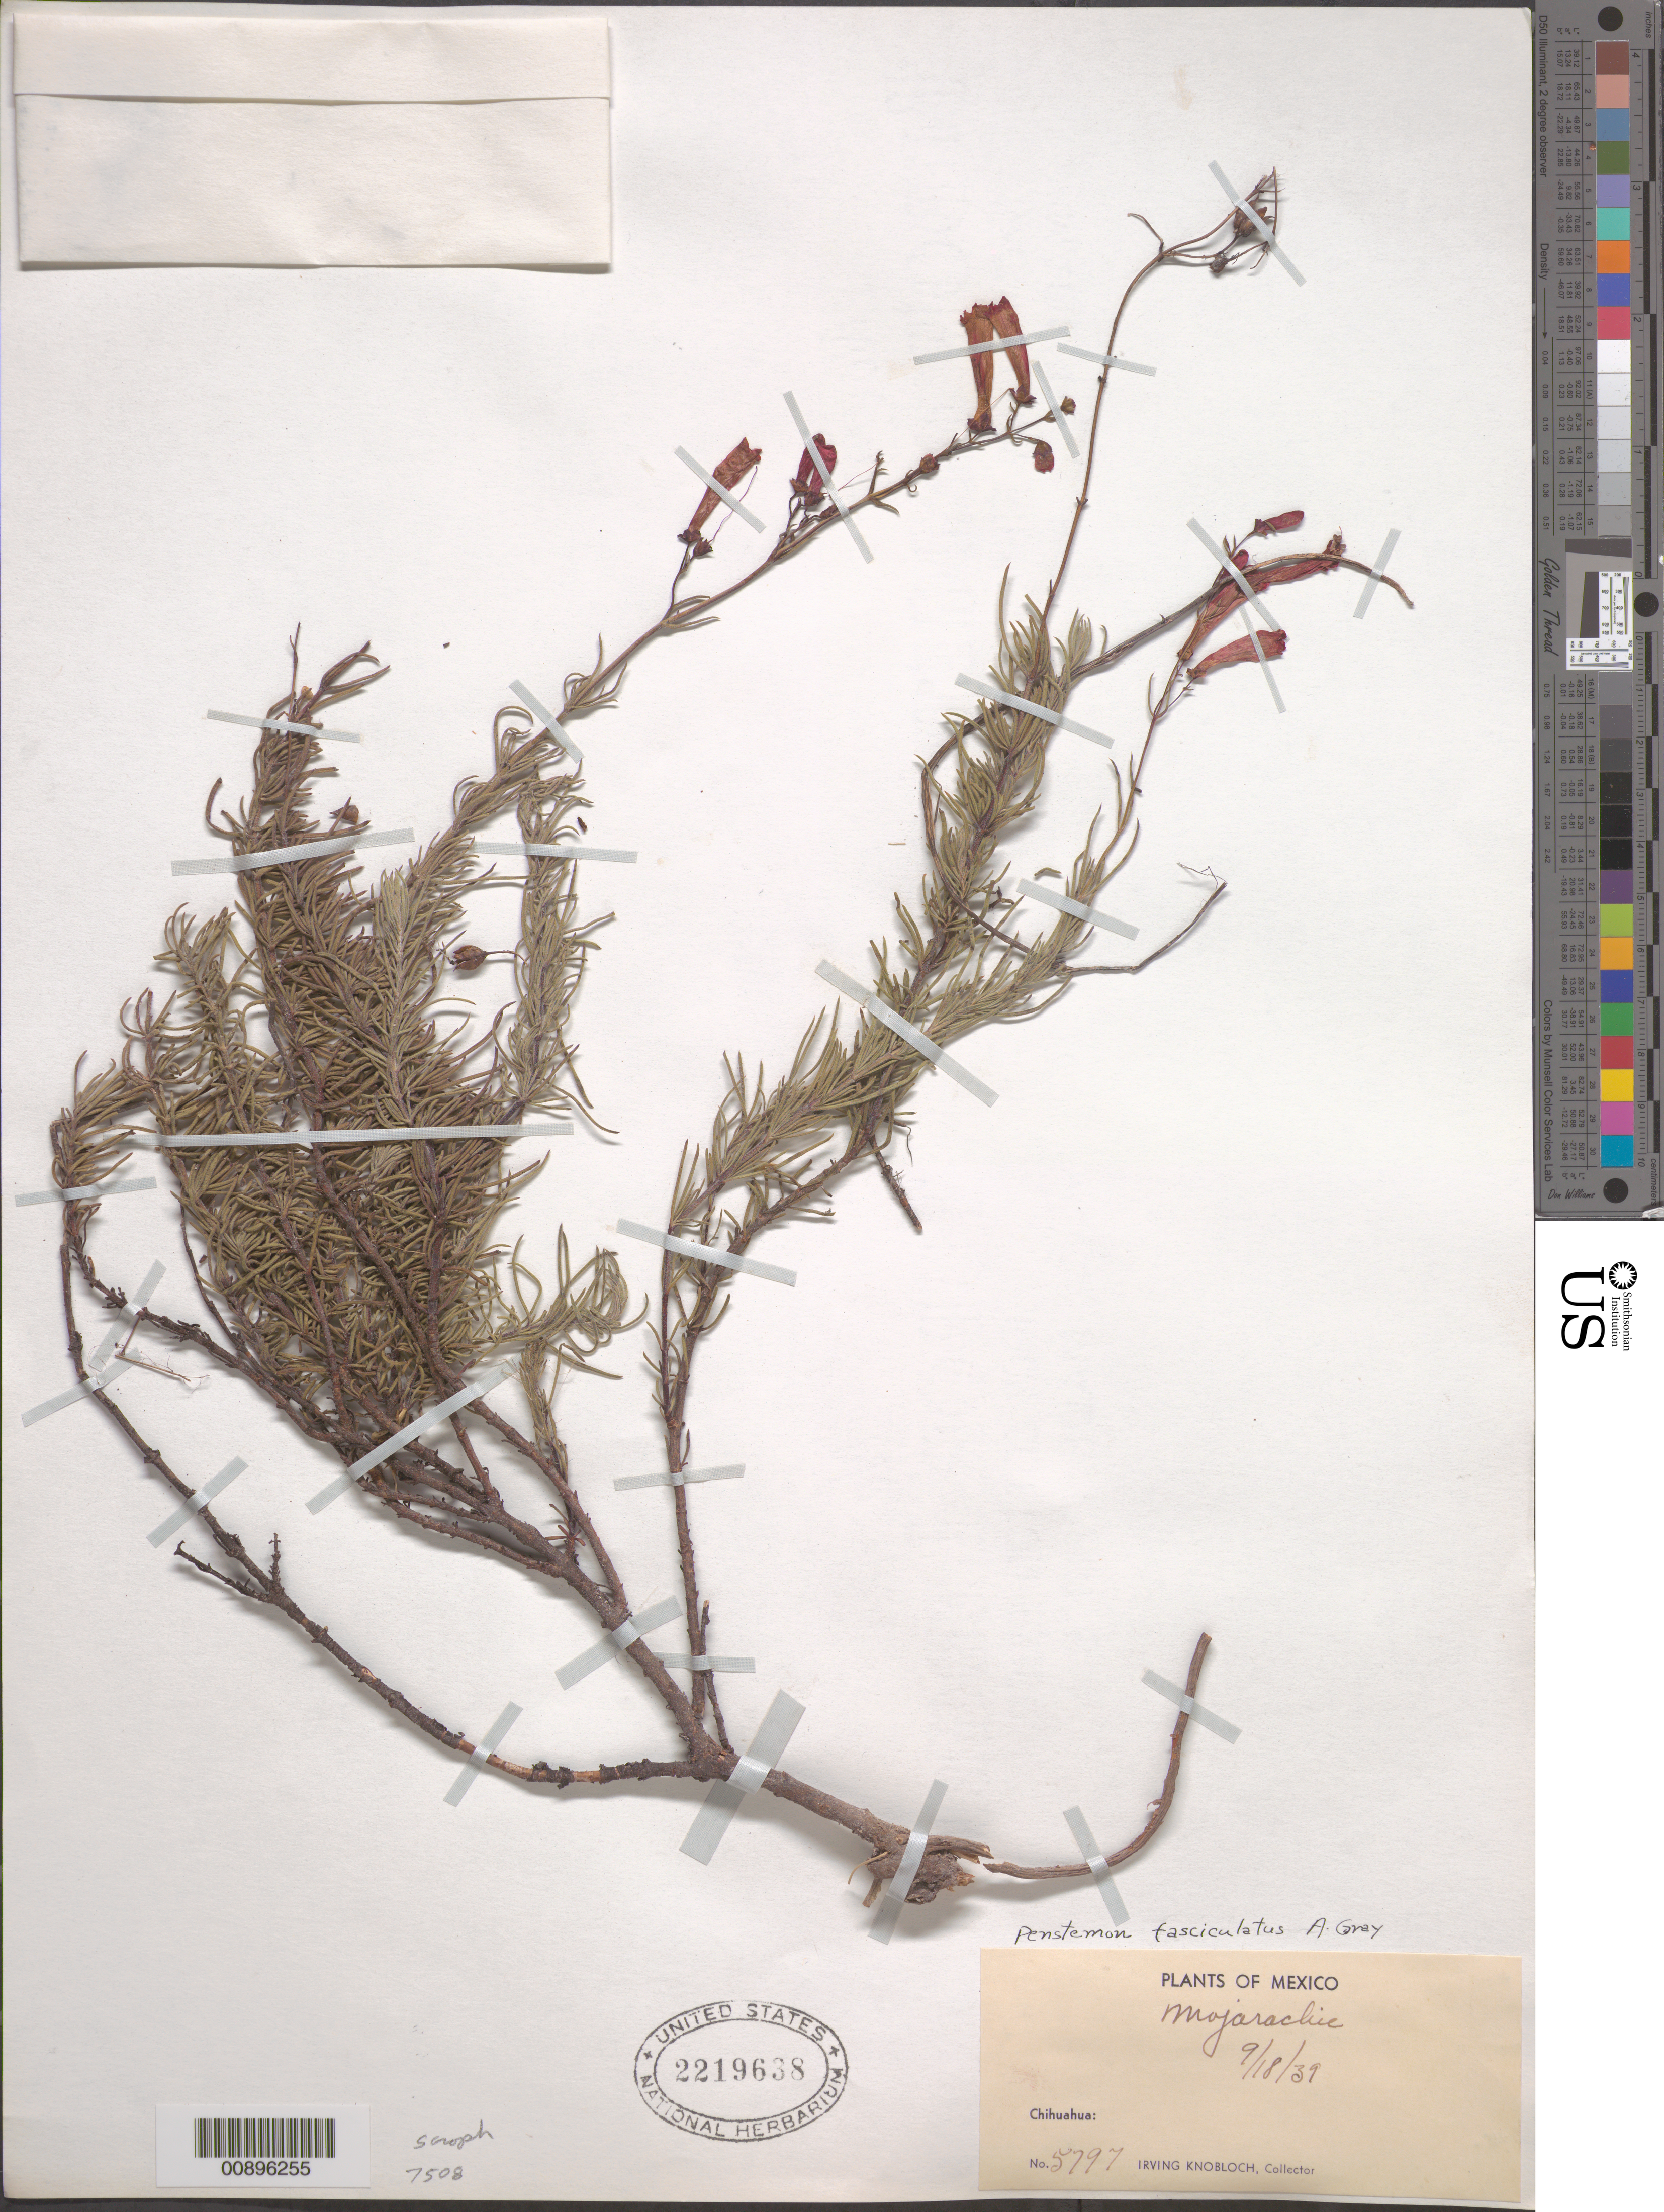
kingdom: Plantae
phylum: Tracheophyta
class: Magnoliopsida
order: Lamiales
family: Plantaginaceae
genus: Penstemon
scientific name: Penstemon fasciculatus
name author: A. Gray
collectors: I. W. Knobloch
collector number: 5797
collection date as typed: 18 Sep 1939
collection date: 1939-09-18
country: Mexico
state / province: Chihuahua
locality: Mojarachic, Chihuahua.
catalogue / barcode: US 2219638